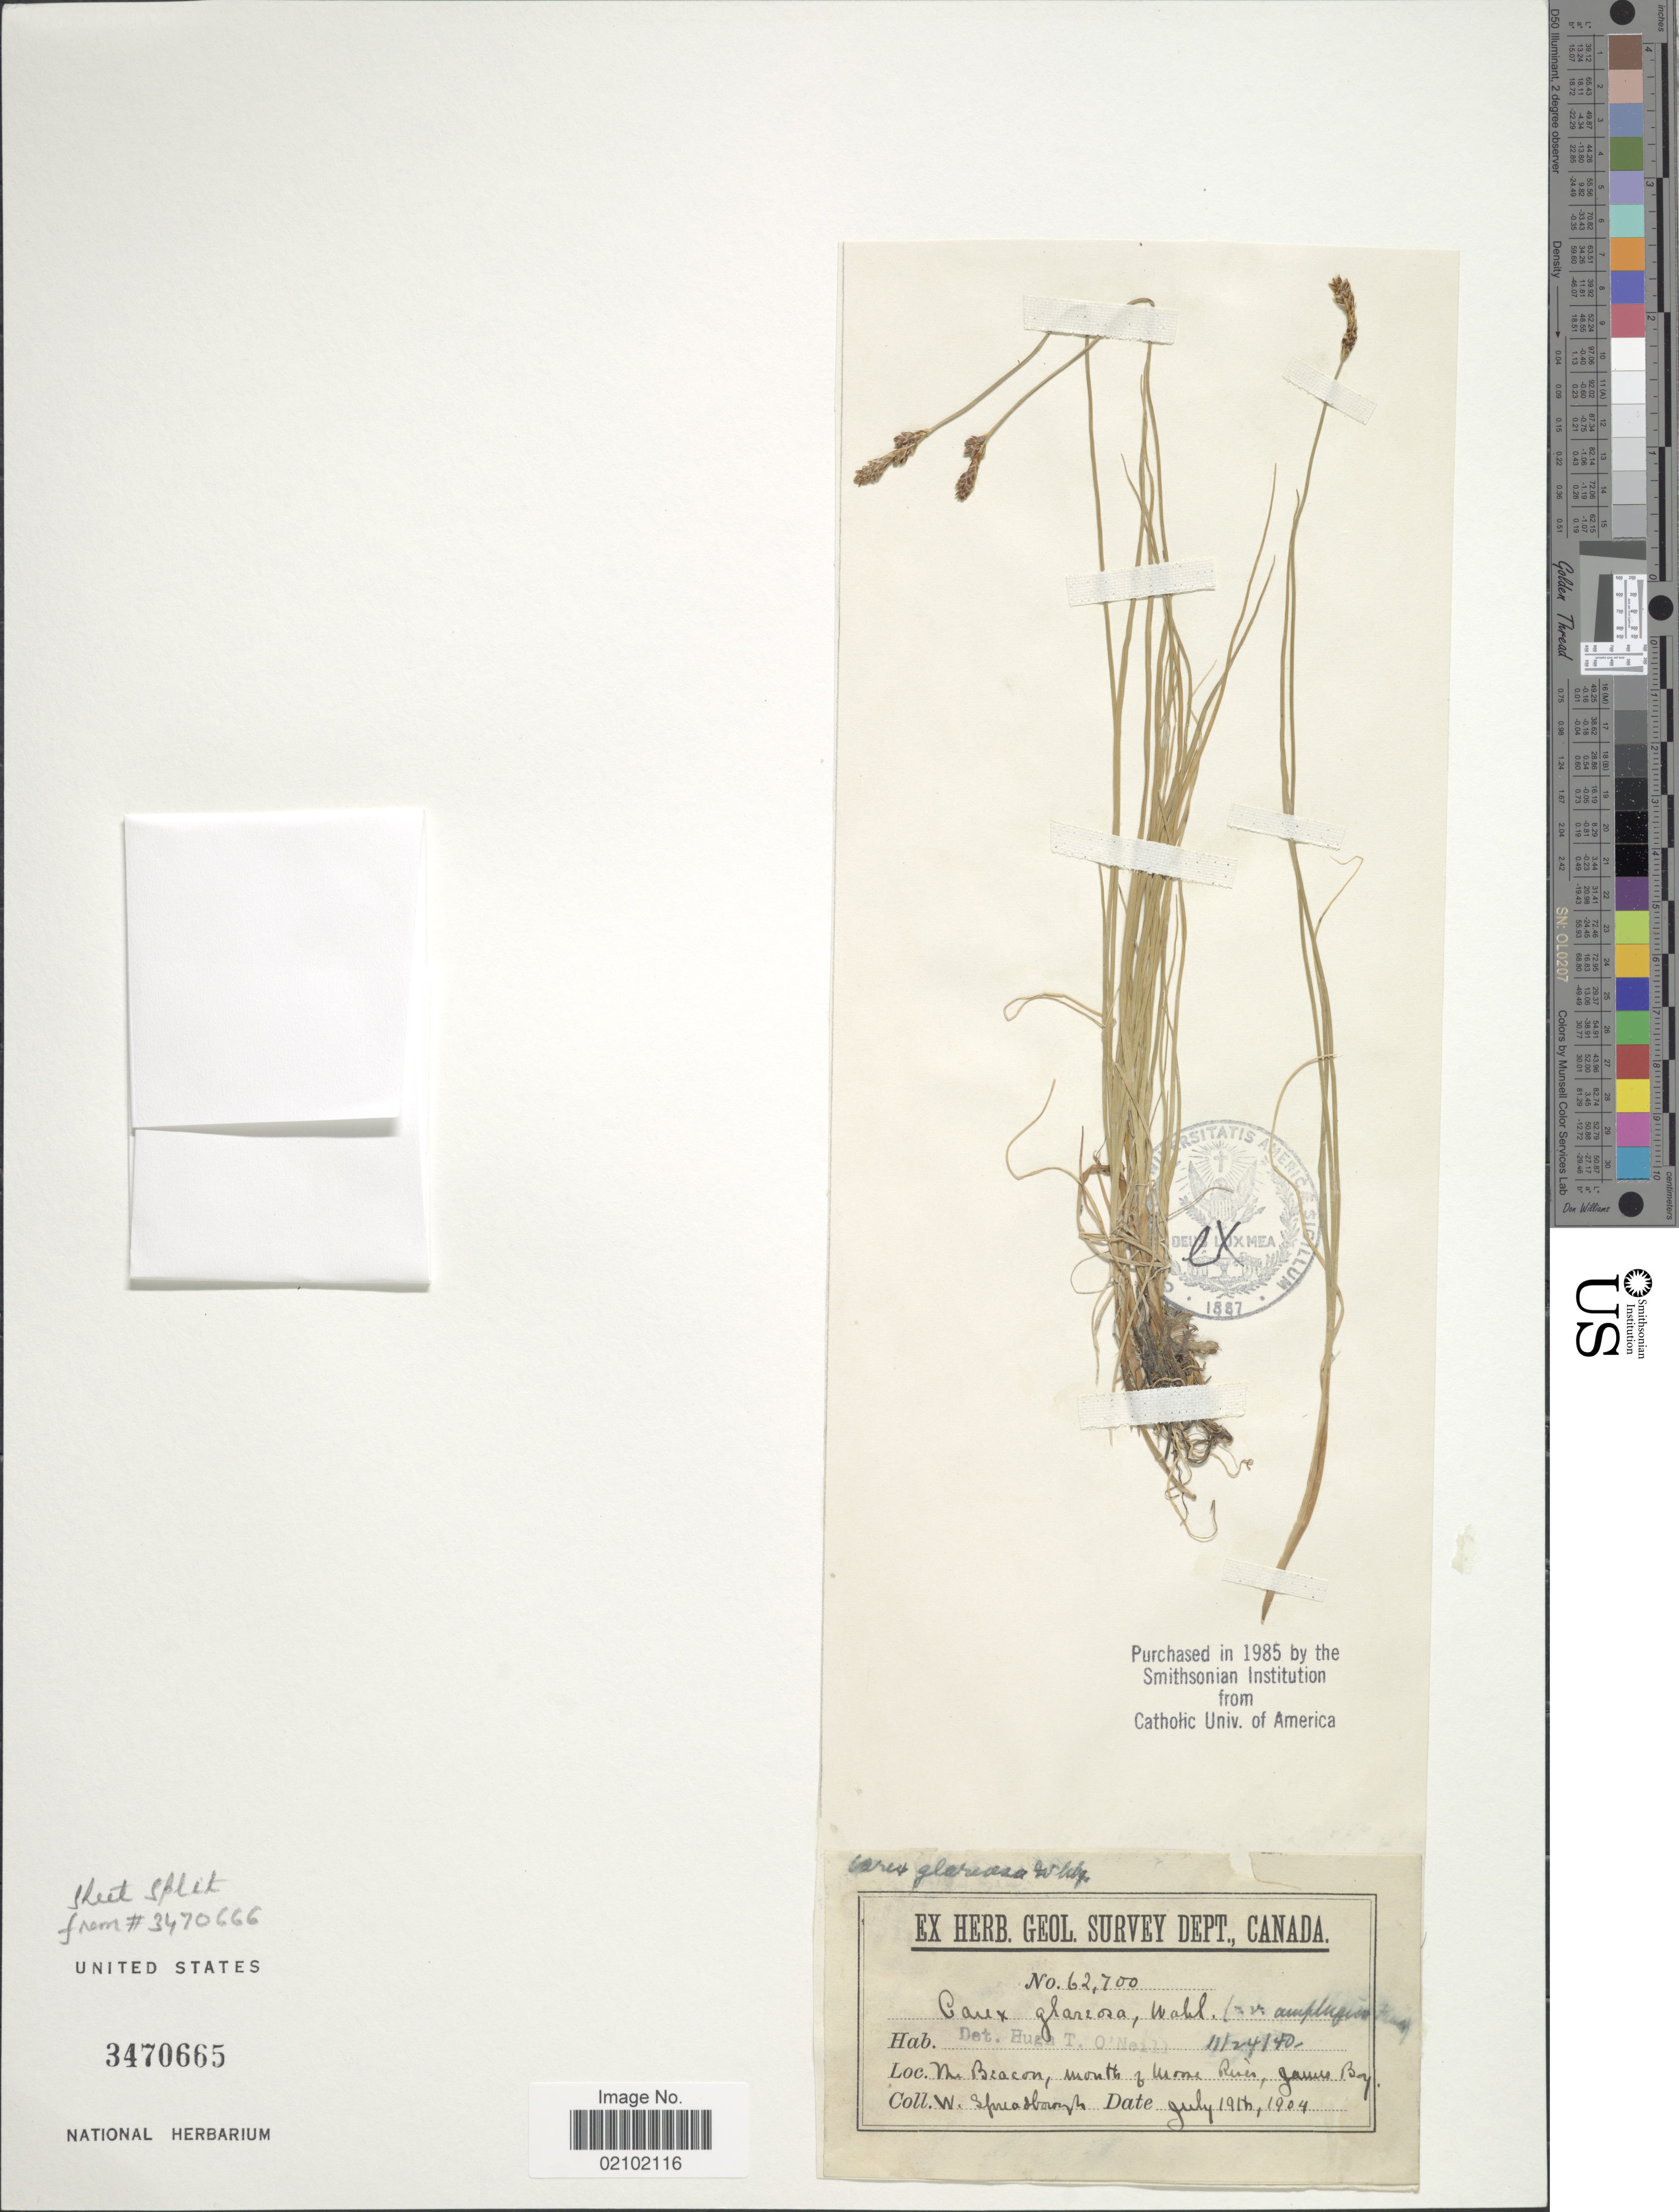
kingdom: Plantae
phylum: Tracheophyta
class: Liliopsida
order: Poales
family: Cyperaceae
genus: Carex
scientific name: Carex glareosa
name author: Schkuhr ex Wahlenb.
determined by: Strong, Mark T., (BOT), Smithsonian Institution - National Museum of Natural History (UNITED STATES)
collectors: W. Spreadborough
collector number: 62700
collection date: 1904-07-19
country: Canada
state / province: Ontario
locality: Near Beacon, mouth of Moose River, James Bay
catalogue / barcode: US 3470665